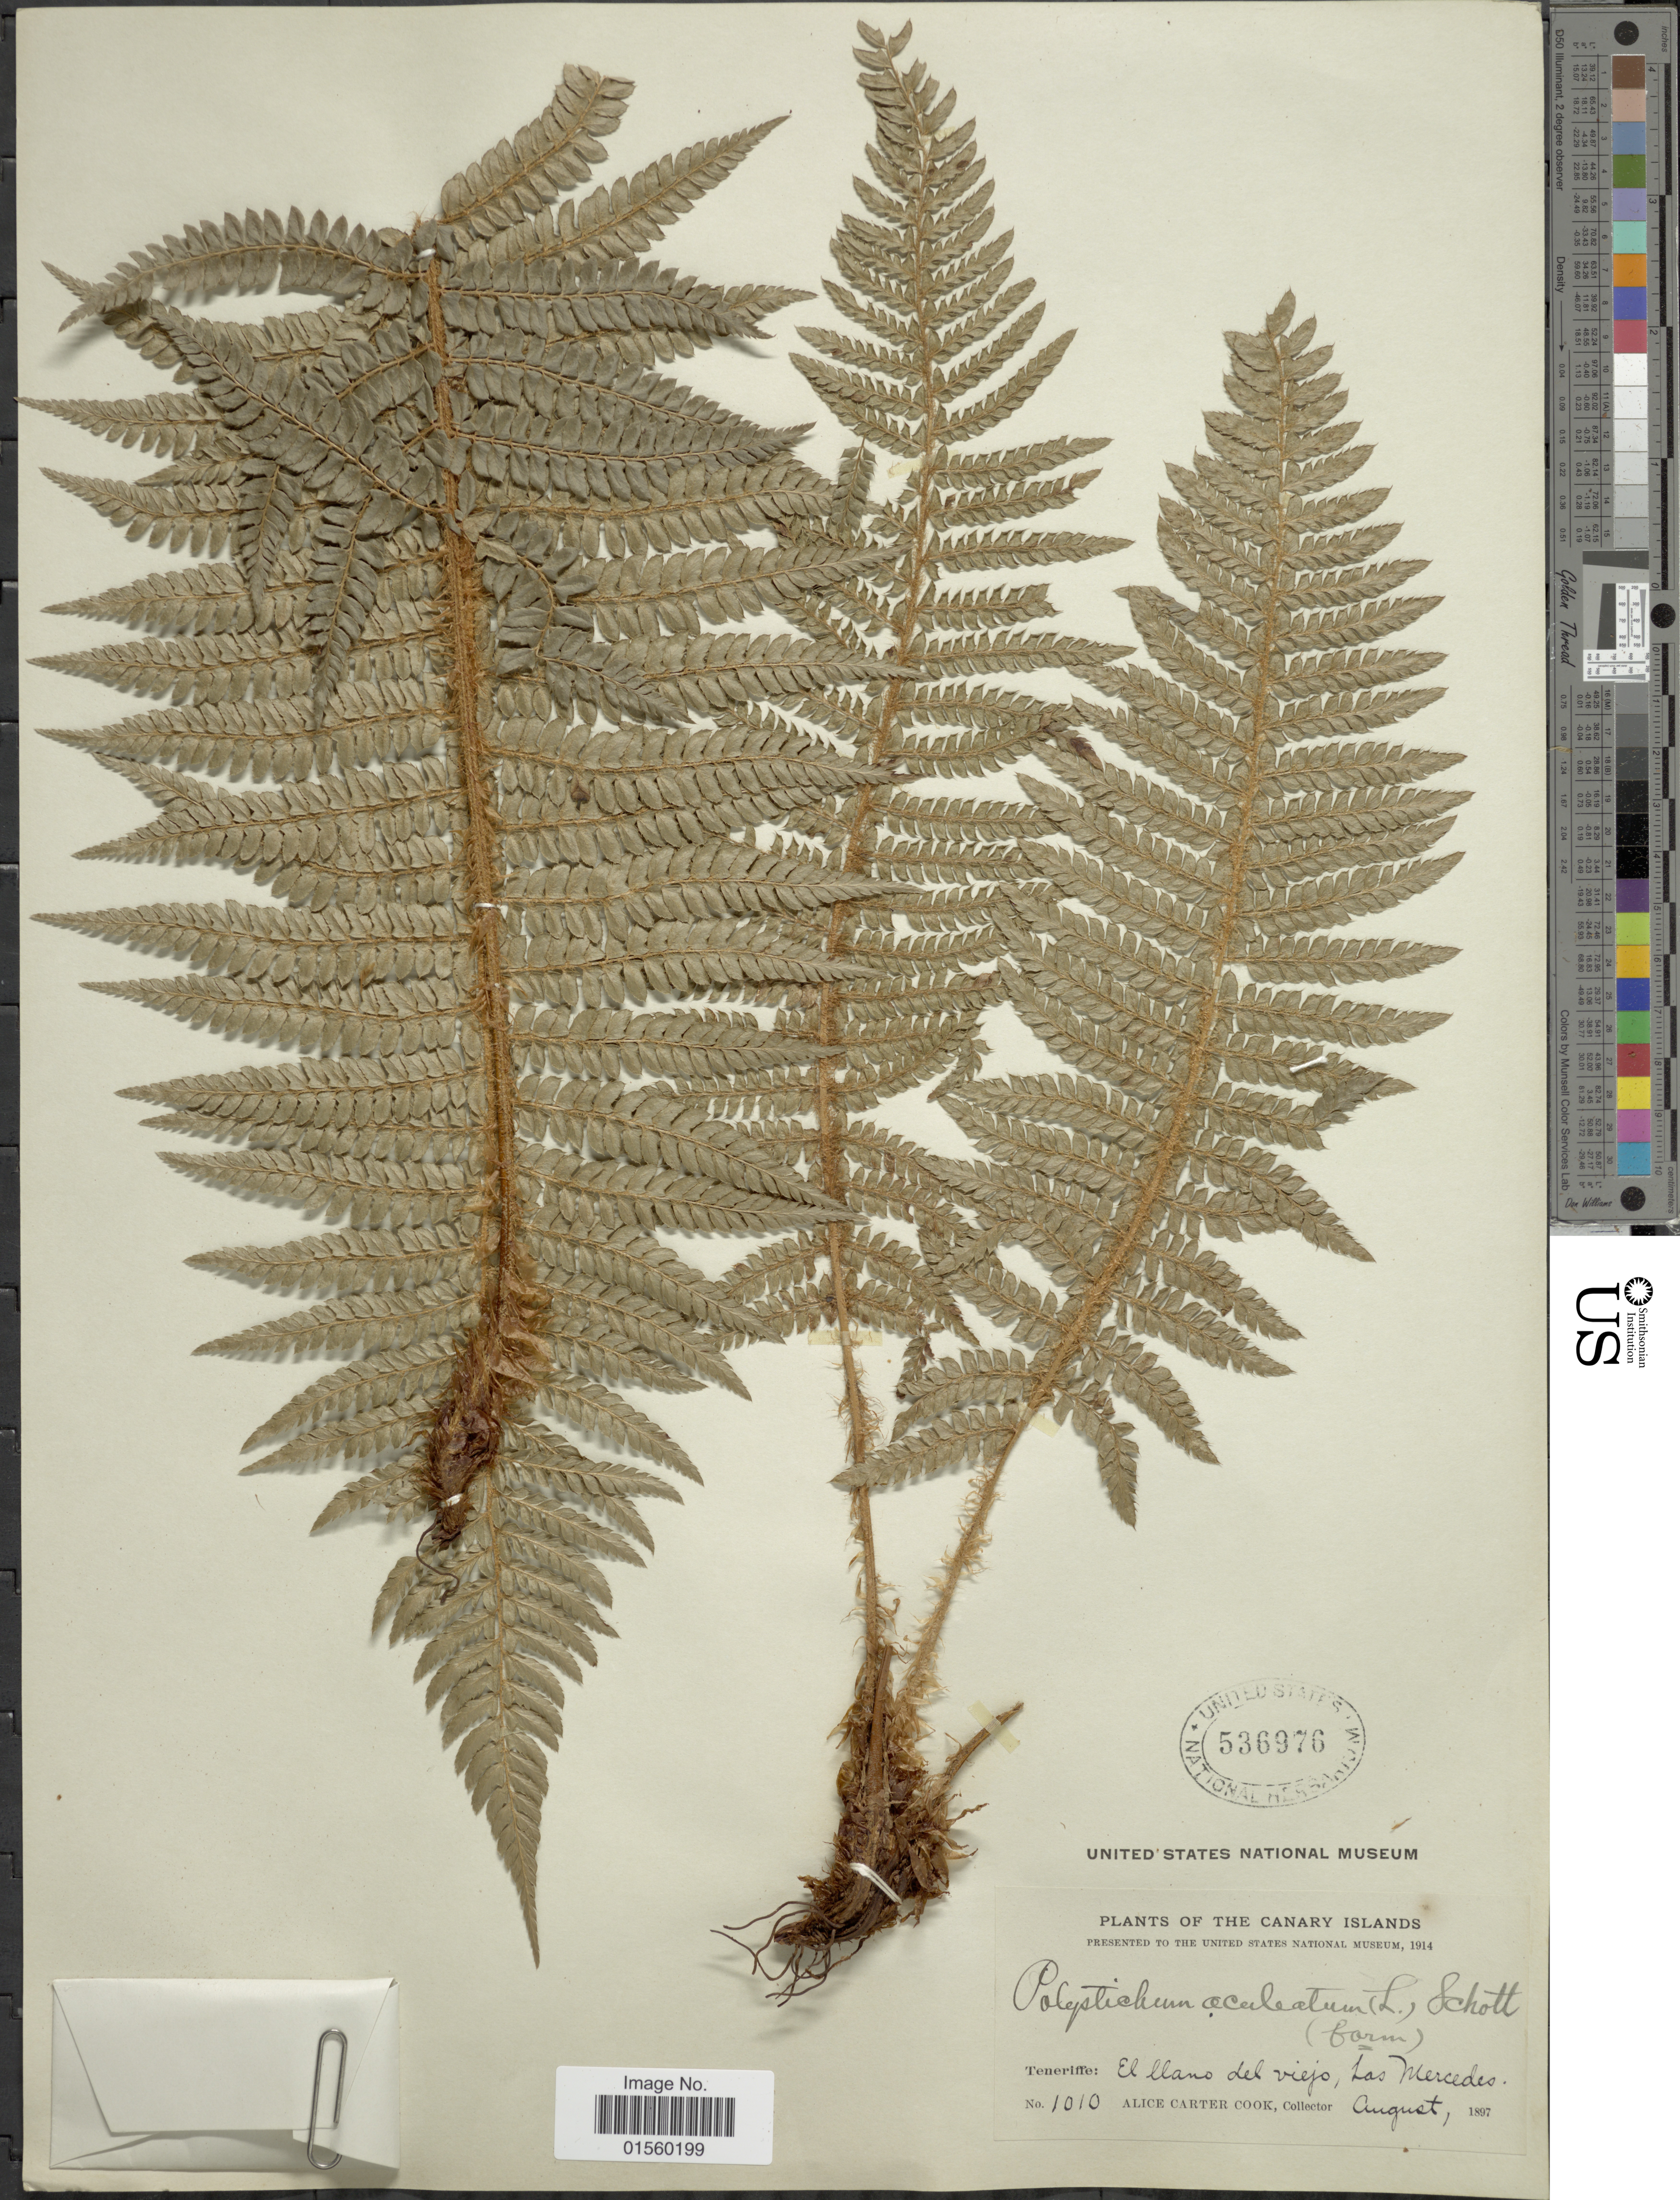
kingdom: Plantae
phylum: Tracheophyta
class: Polypodiopsida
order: Polypodiales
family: Dryopteridaceae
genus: Polystichum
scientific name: Polystichum setiferum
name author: (Forssk.) Moore ex Woynar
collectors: Alice C. Cook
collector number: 1010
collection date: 1897-08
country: Spain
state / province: Canarias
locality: Canary Islands, Tenerife: El llano del viejo, Las Mercedes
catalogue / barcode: US 536976